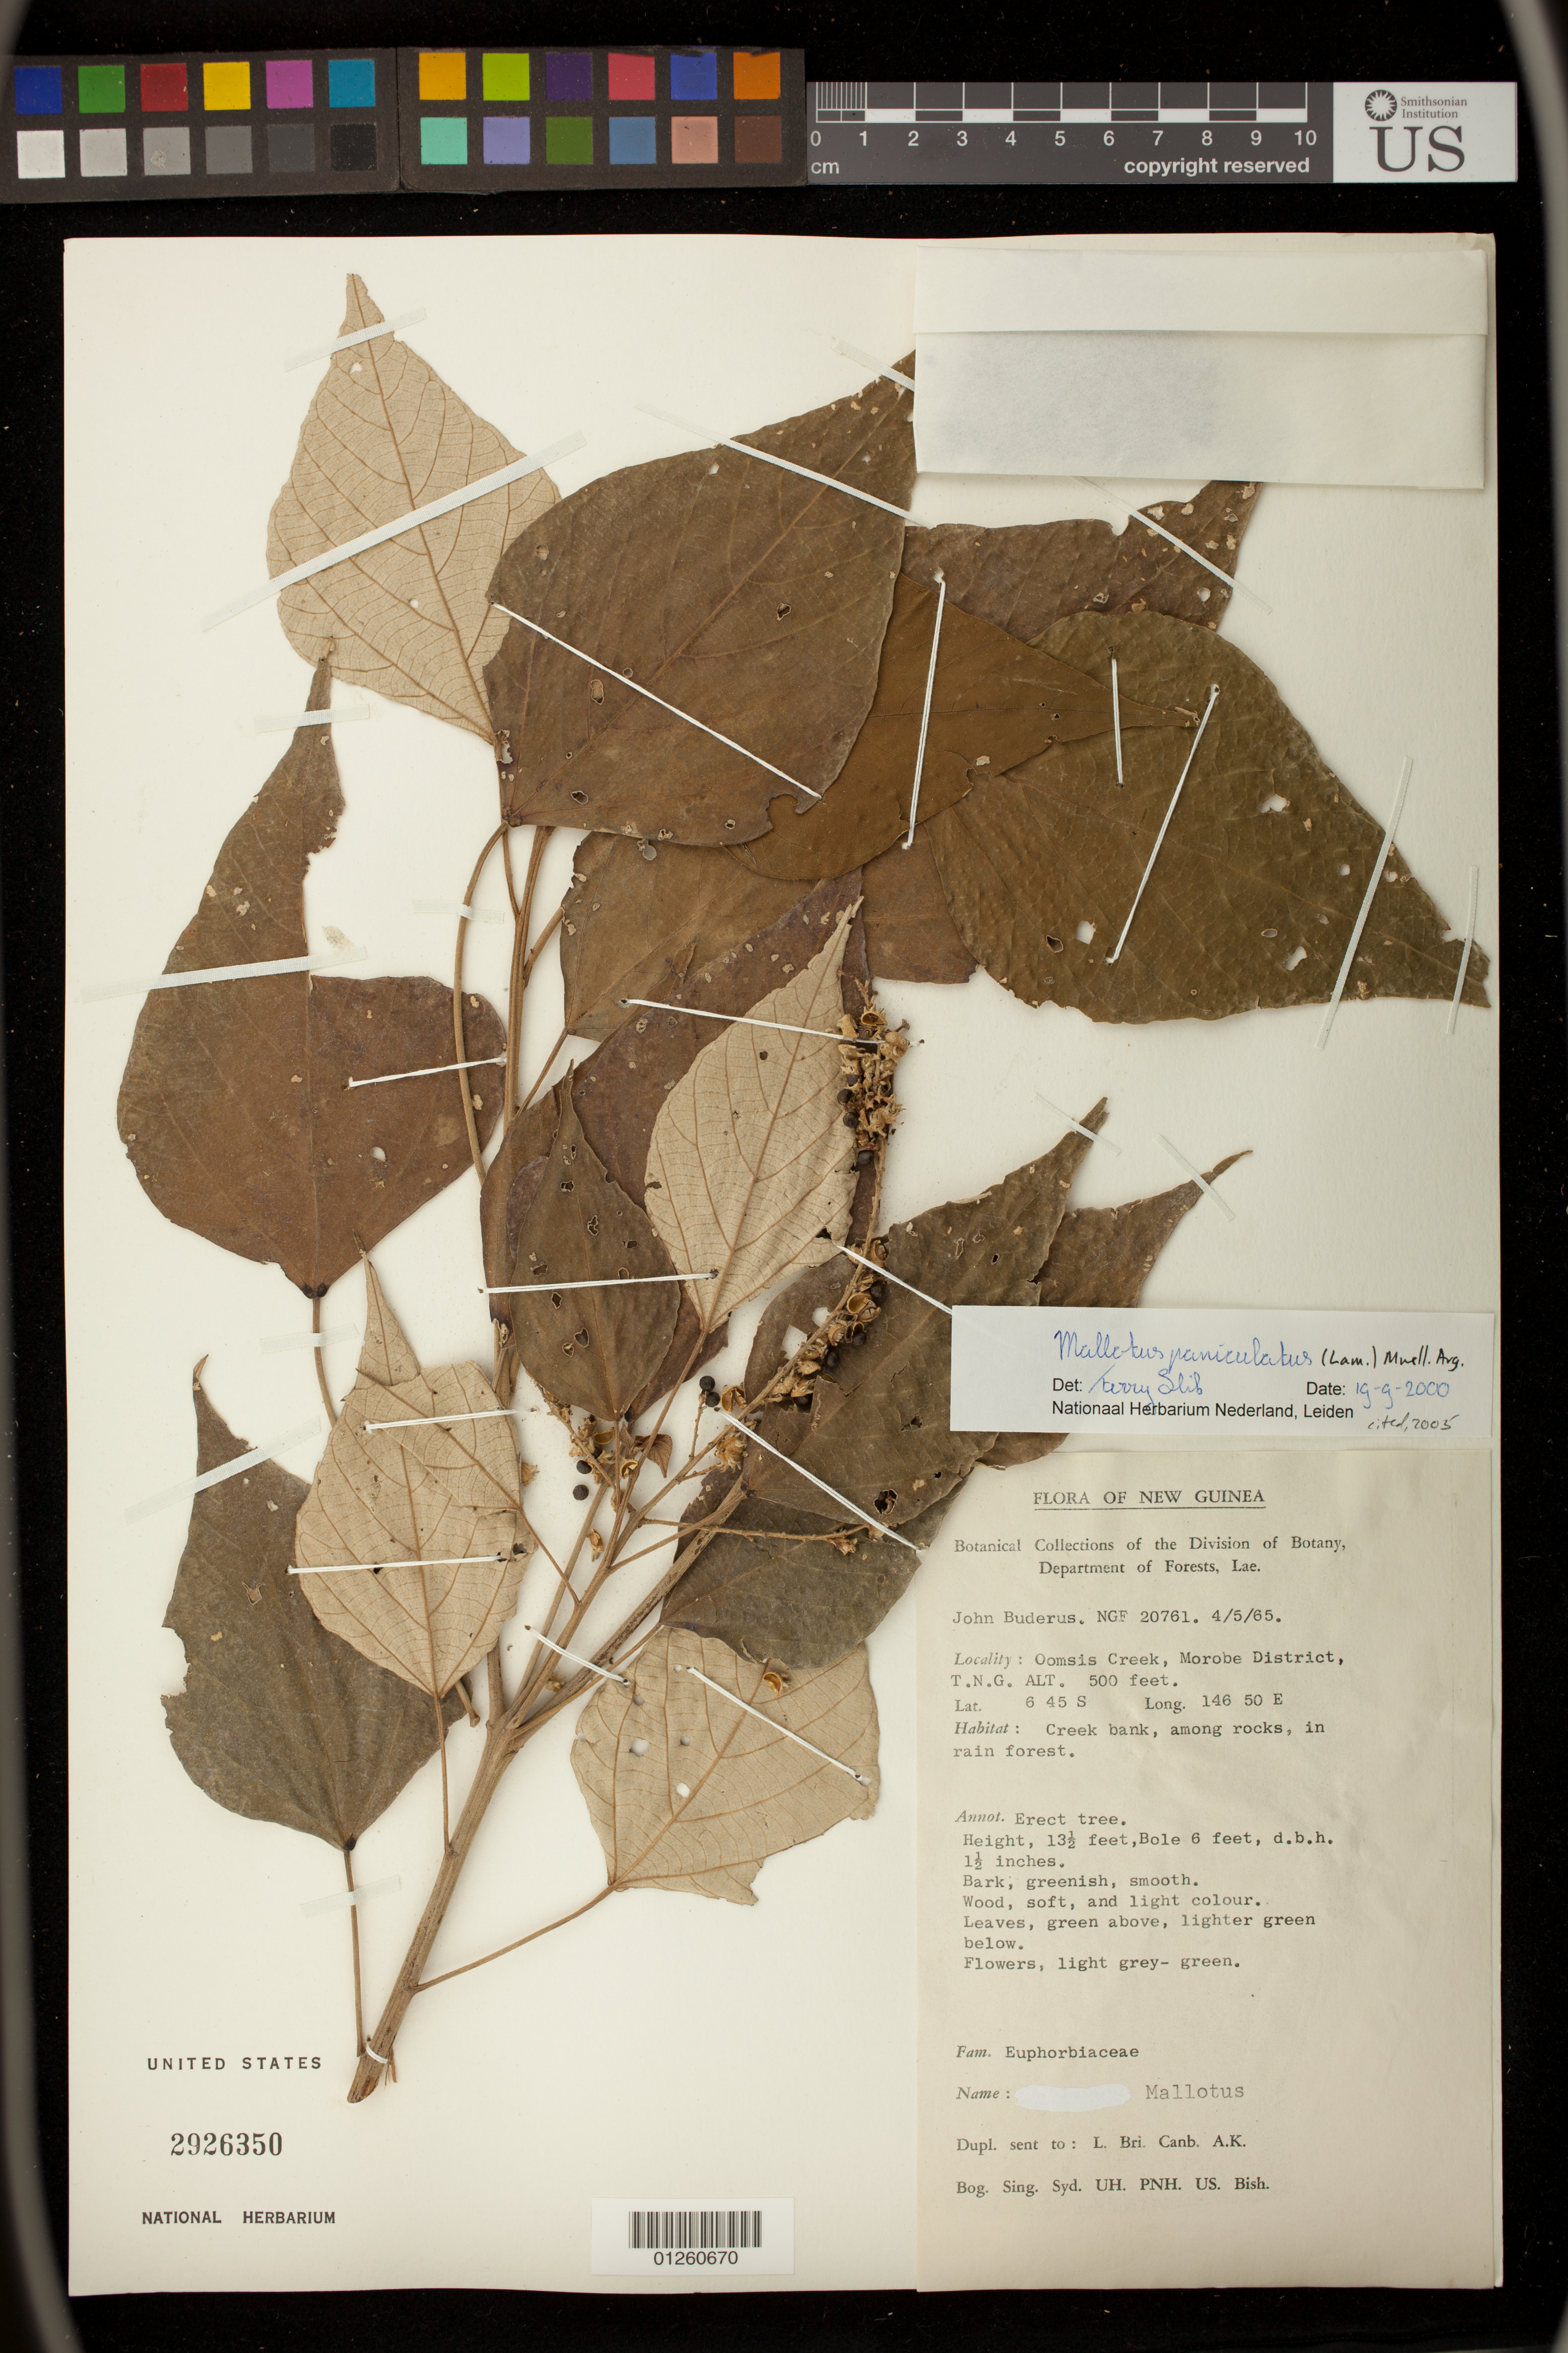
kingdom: Plantae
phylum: Tracheophyta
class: Magnoliopsida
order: Malpighiales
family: Euphorbiaceae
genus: Mallotus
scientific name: Mallotus paniculatus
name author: (Lam.) Müll. Arg.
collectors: J. Buderus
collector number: NGF 20761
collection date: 1965-05-04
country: Papua New Guinea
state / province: Morobe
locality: Creek bank, Oomsis Creek.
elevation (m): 152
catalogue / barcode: US 2926350